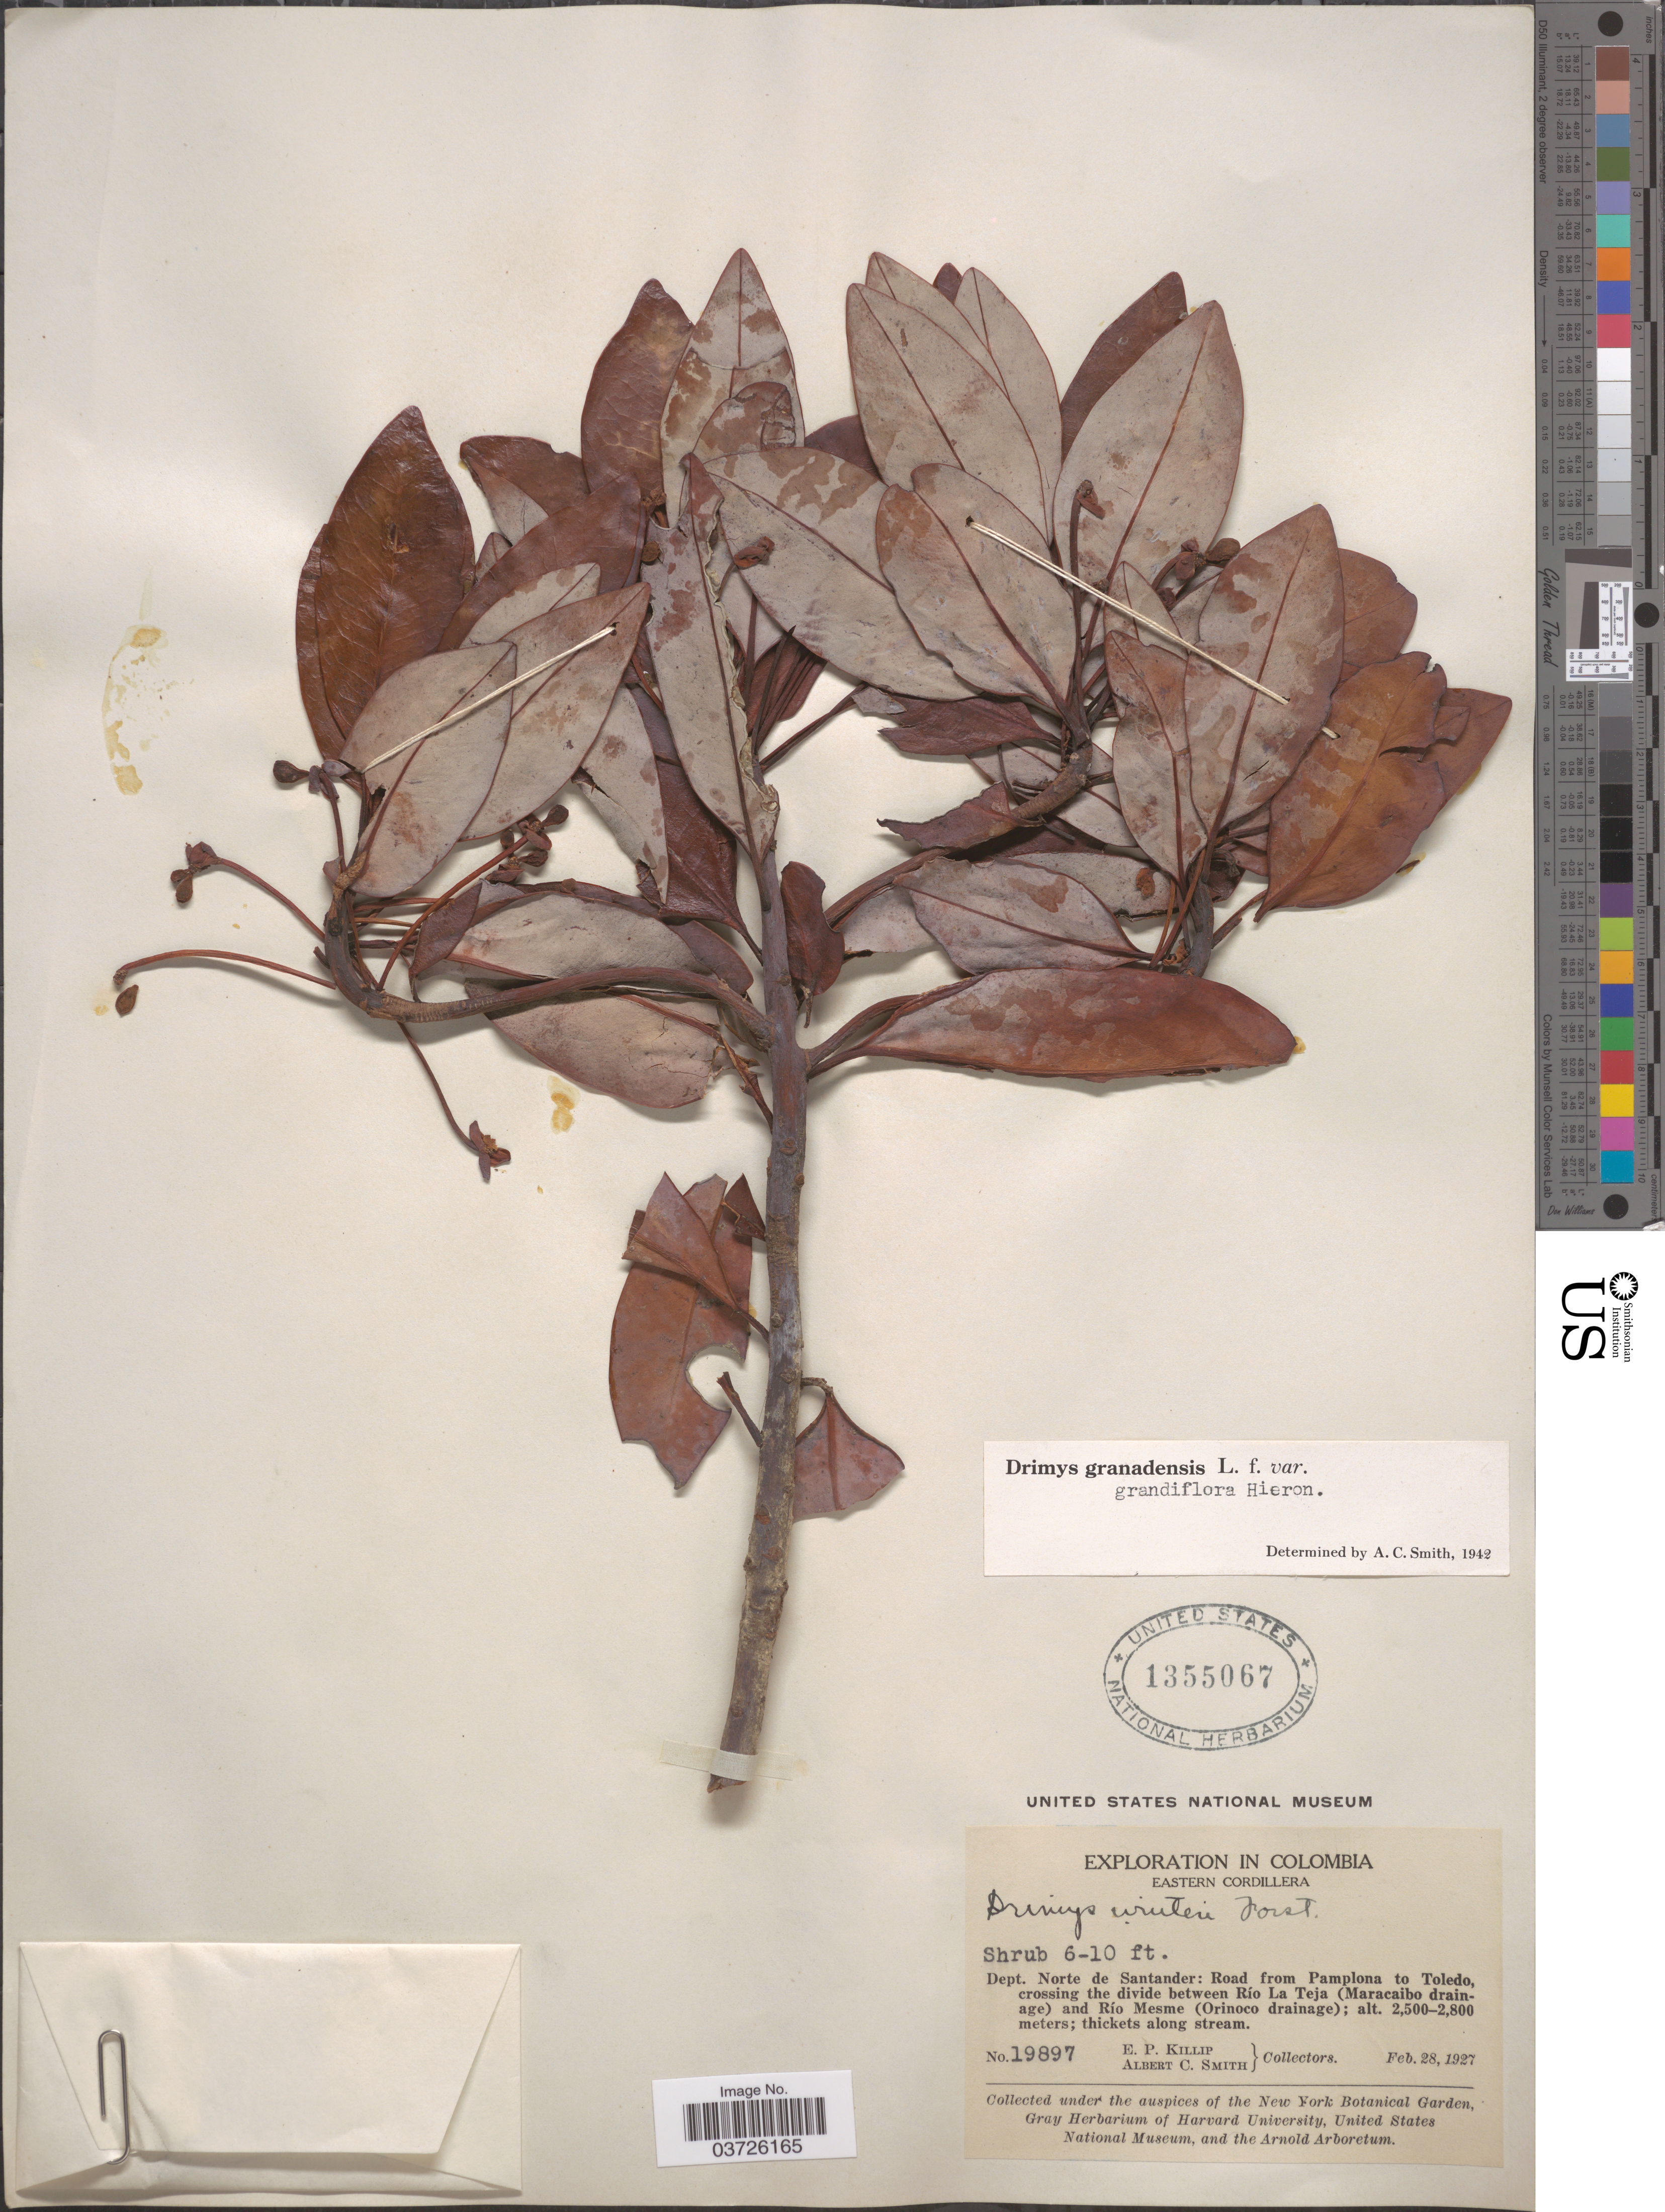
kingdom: Plantae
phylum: Tracheophyta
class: Magnoliopsida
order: Canellales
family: Winteraceae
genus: Drimys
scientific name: Drimys granadensis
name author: L. f.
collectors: E. P. Killip & A. C. Smith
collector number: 19897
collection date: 1927-02-28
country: Colombia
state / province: Norte de Santander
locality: Eastern Cordillera. Dept. Norte de Santander: Road from Pamplona to Toledo, crossing the divide between Río La Teja (Maracaibo drainage) and Río Mesme (Orinoco drainage).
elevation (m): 2500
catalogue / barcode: US 1355067